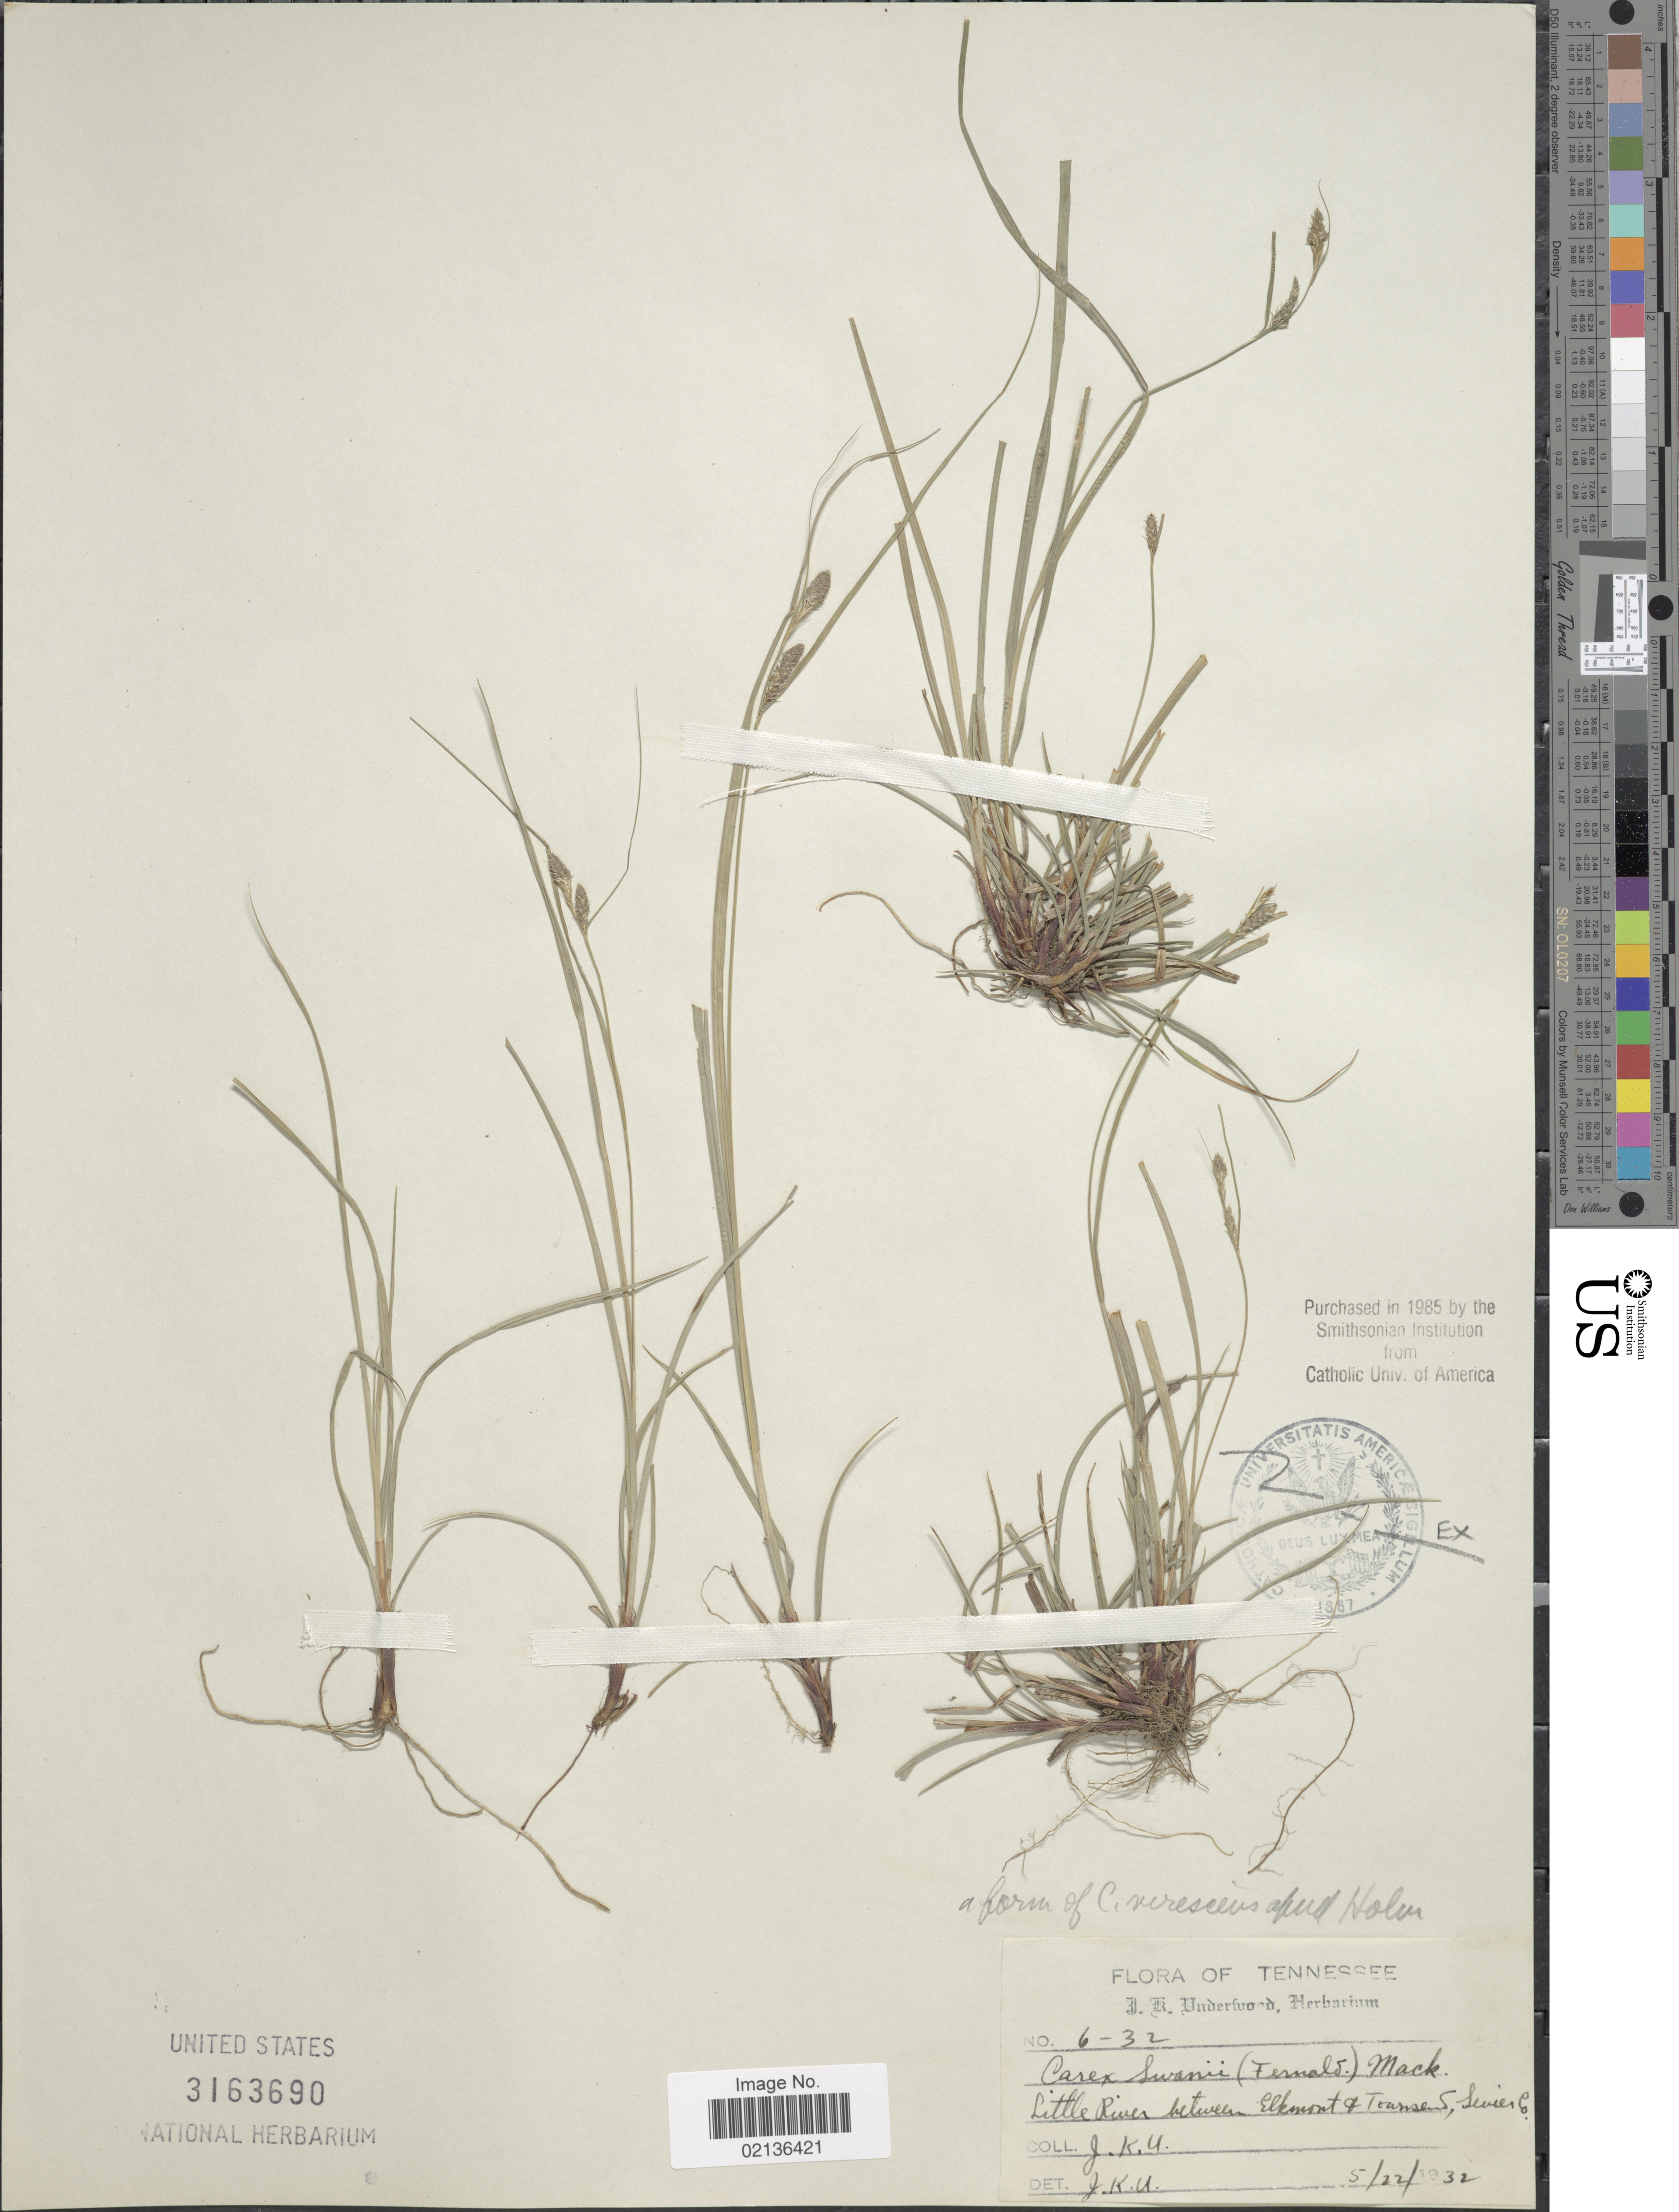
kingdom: Plantae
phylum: Tracheophyta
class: Liliopsida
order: Poales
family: Cyperaceae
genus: Carex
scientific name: Carex swanii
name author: (Fernald) Mack.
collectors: J. K. Underwood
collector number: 6-32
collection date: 1932-05-22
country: United States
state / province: Tennessee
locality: Little River between Elkmont & Townsend, Sevier Co.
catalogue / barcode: US 3163690